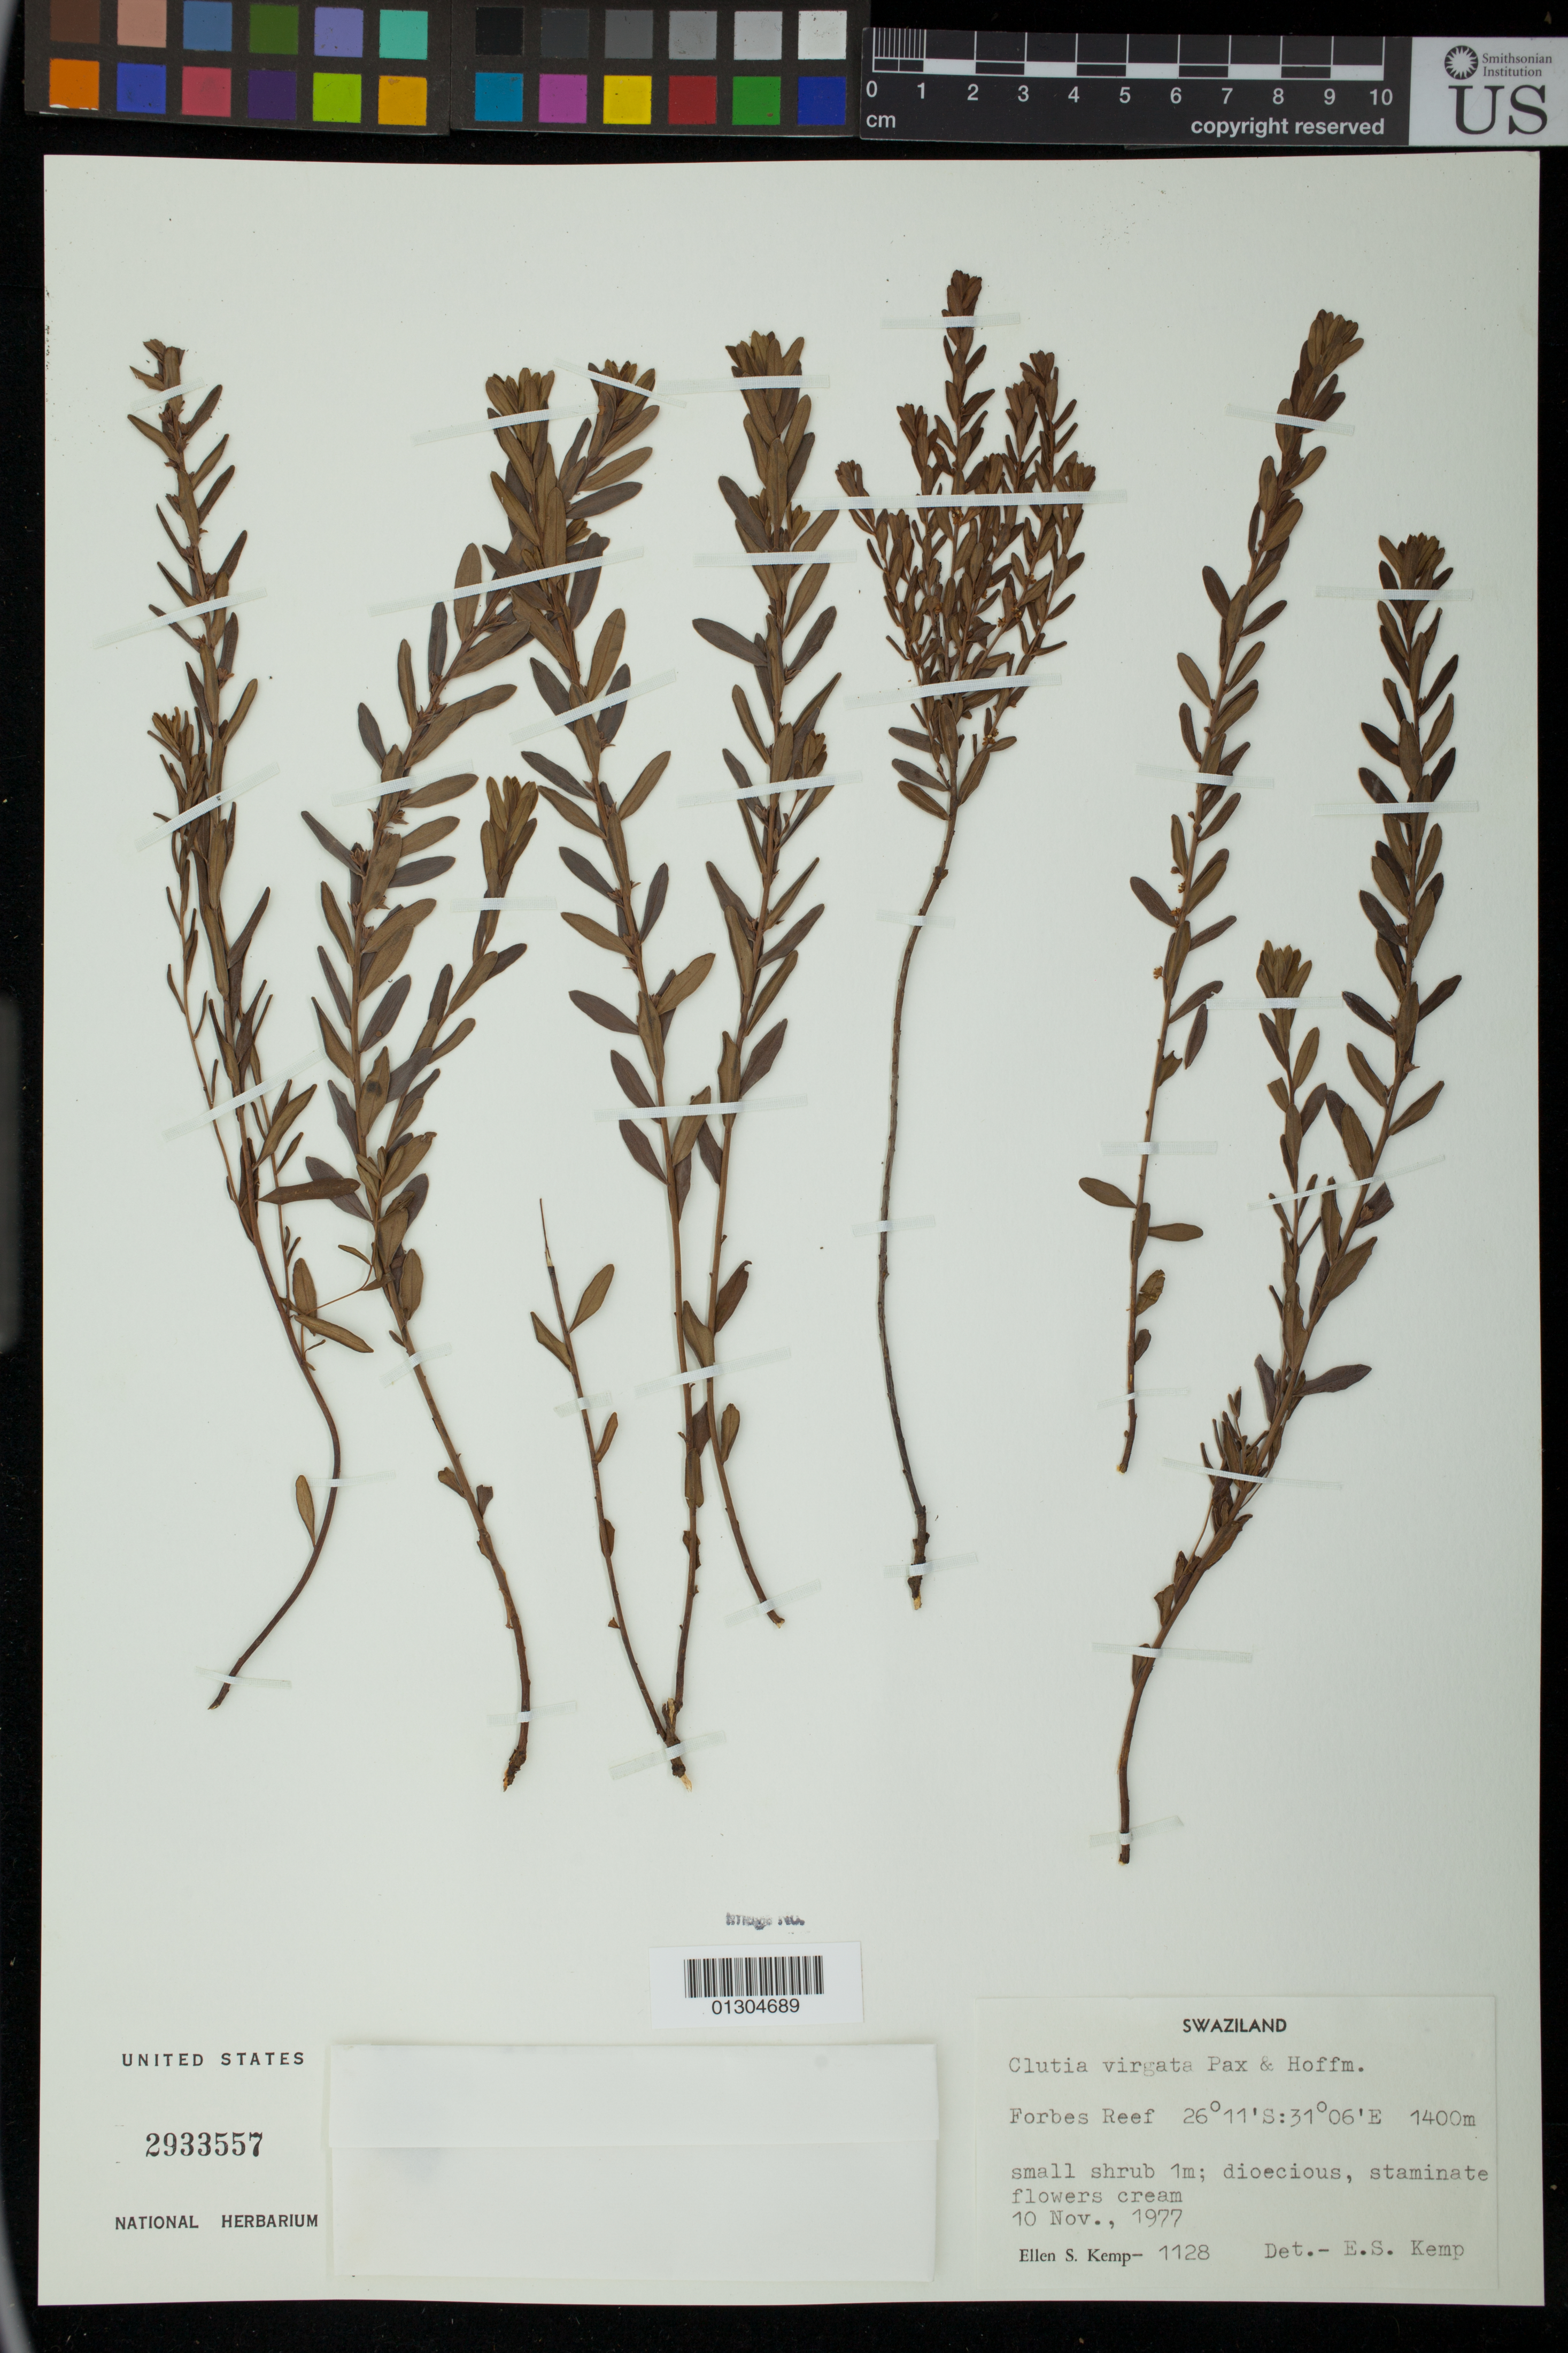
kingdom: Plantae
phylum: Tracheophyta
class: Magnoliopsida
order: Malpighiales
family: Peraceae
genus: Clutia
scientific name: Clutia virgata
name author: Pax & K. Hoffm.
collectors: E. S. Kemp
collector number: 1128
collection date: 1977-11-10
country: Eswatini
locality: Forbes Reef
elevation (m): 1400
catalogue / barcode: US 2933557